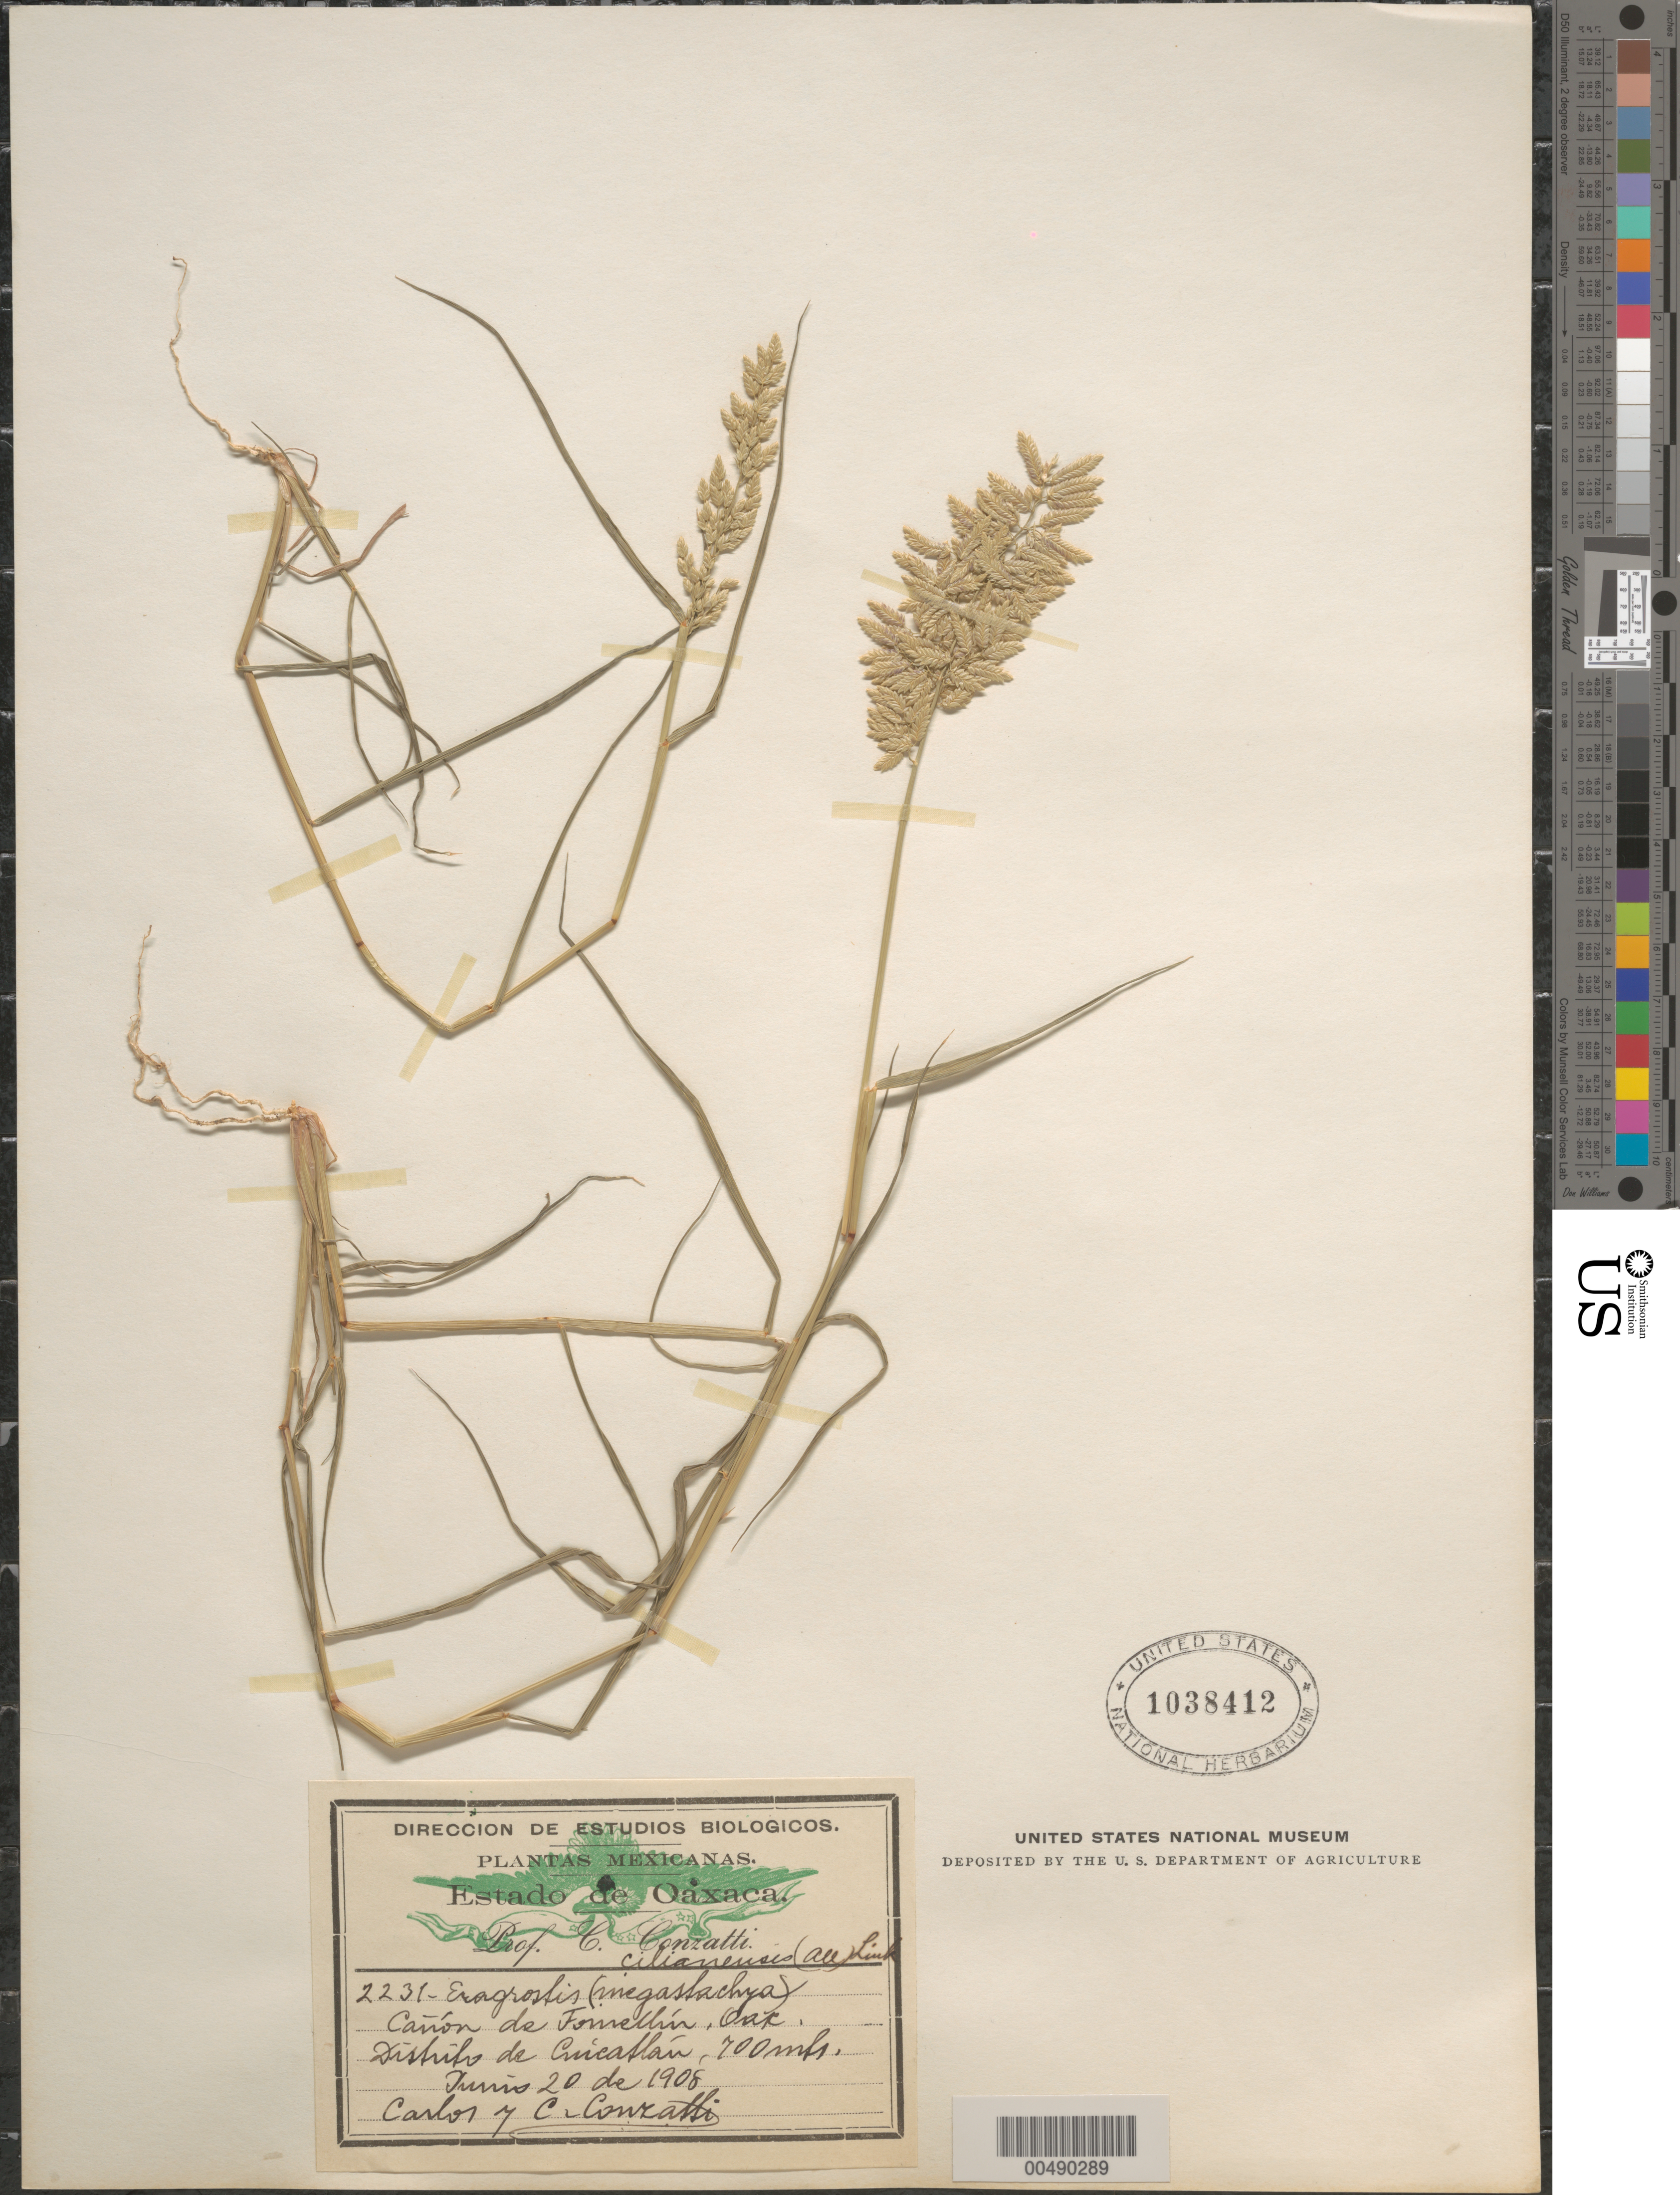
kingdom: Plantae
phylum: Tracheophyta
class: Liliopsida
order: Poales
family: Poaceae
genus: Eragrostis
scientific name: Eragrostis cilianensis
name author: (Bellardi) Vignolo ex Janch.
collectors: C. Conzatti & -- Carlos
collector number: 2231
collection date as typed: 20 Jun 1908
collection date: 1908-06-20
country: Mexico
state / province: Oaxaca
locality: Cañón de Tomellin, Cuicatlán Dist.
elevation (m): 700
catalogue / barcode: US 1038412